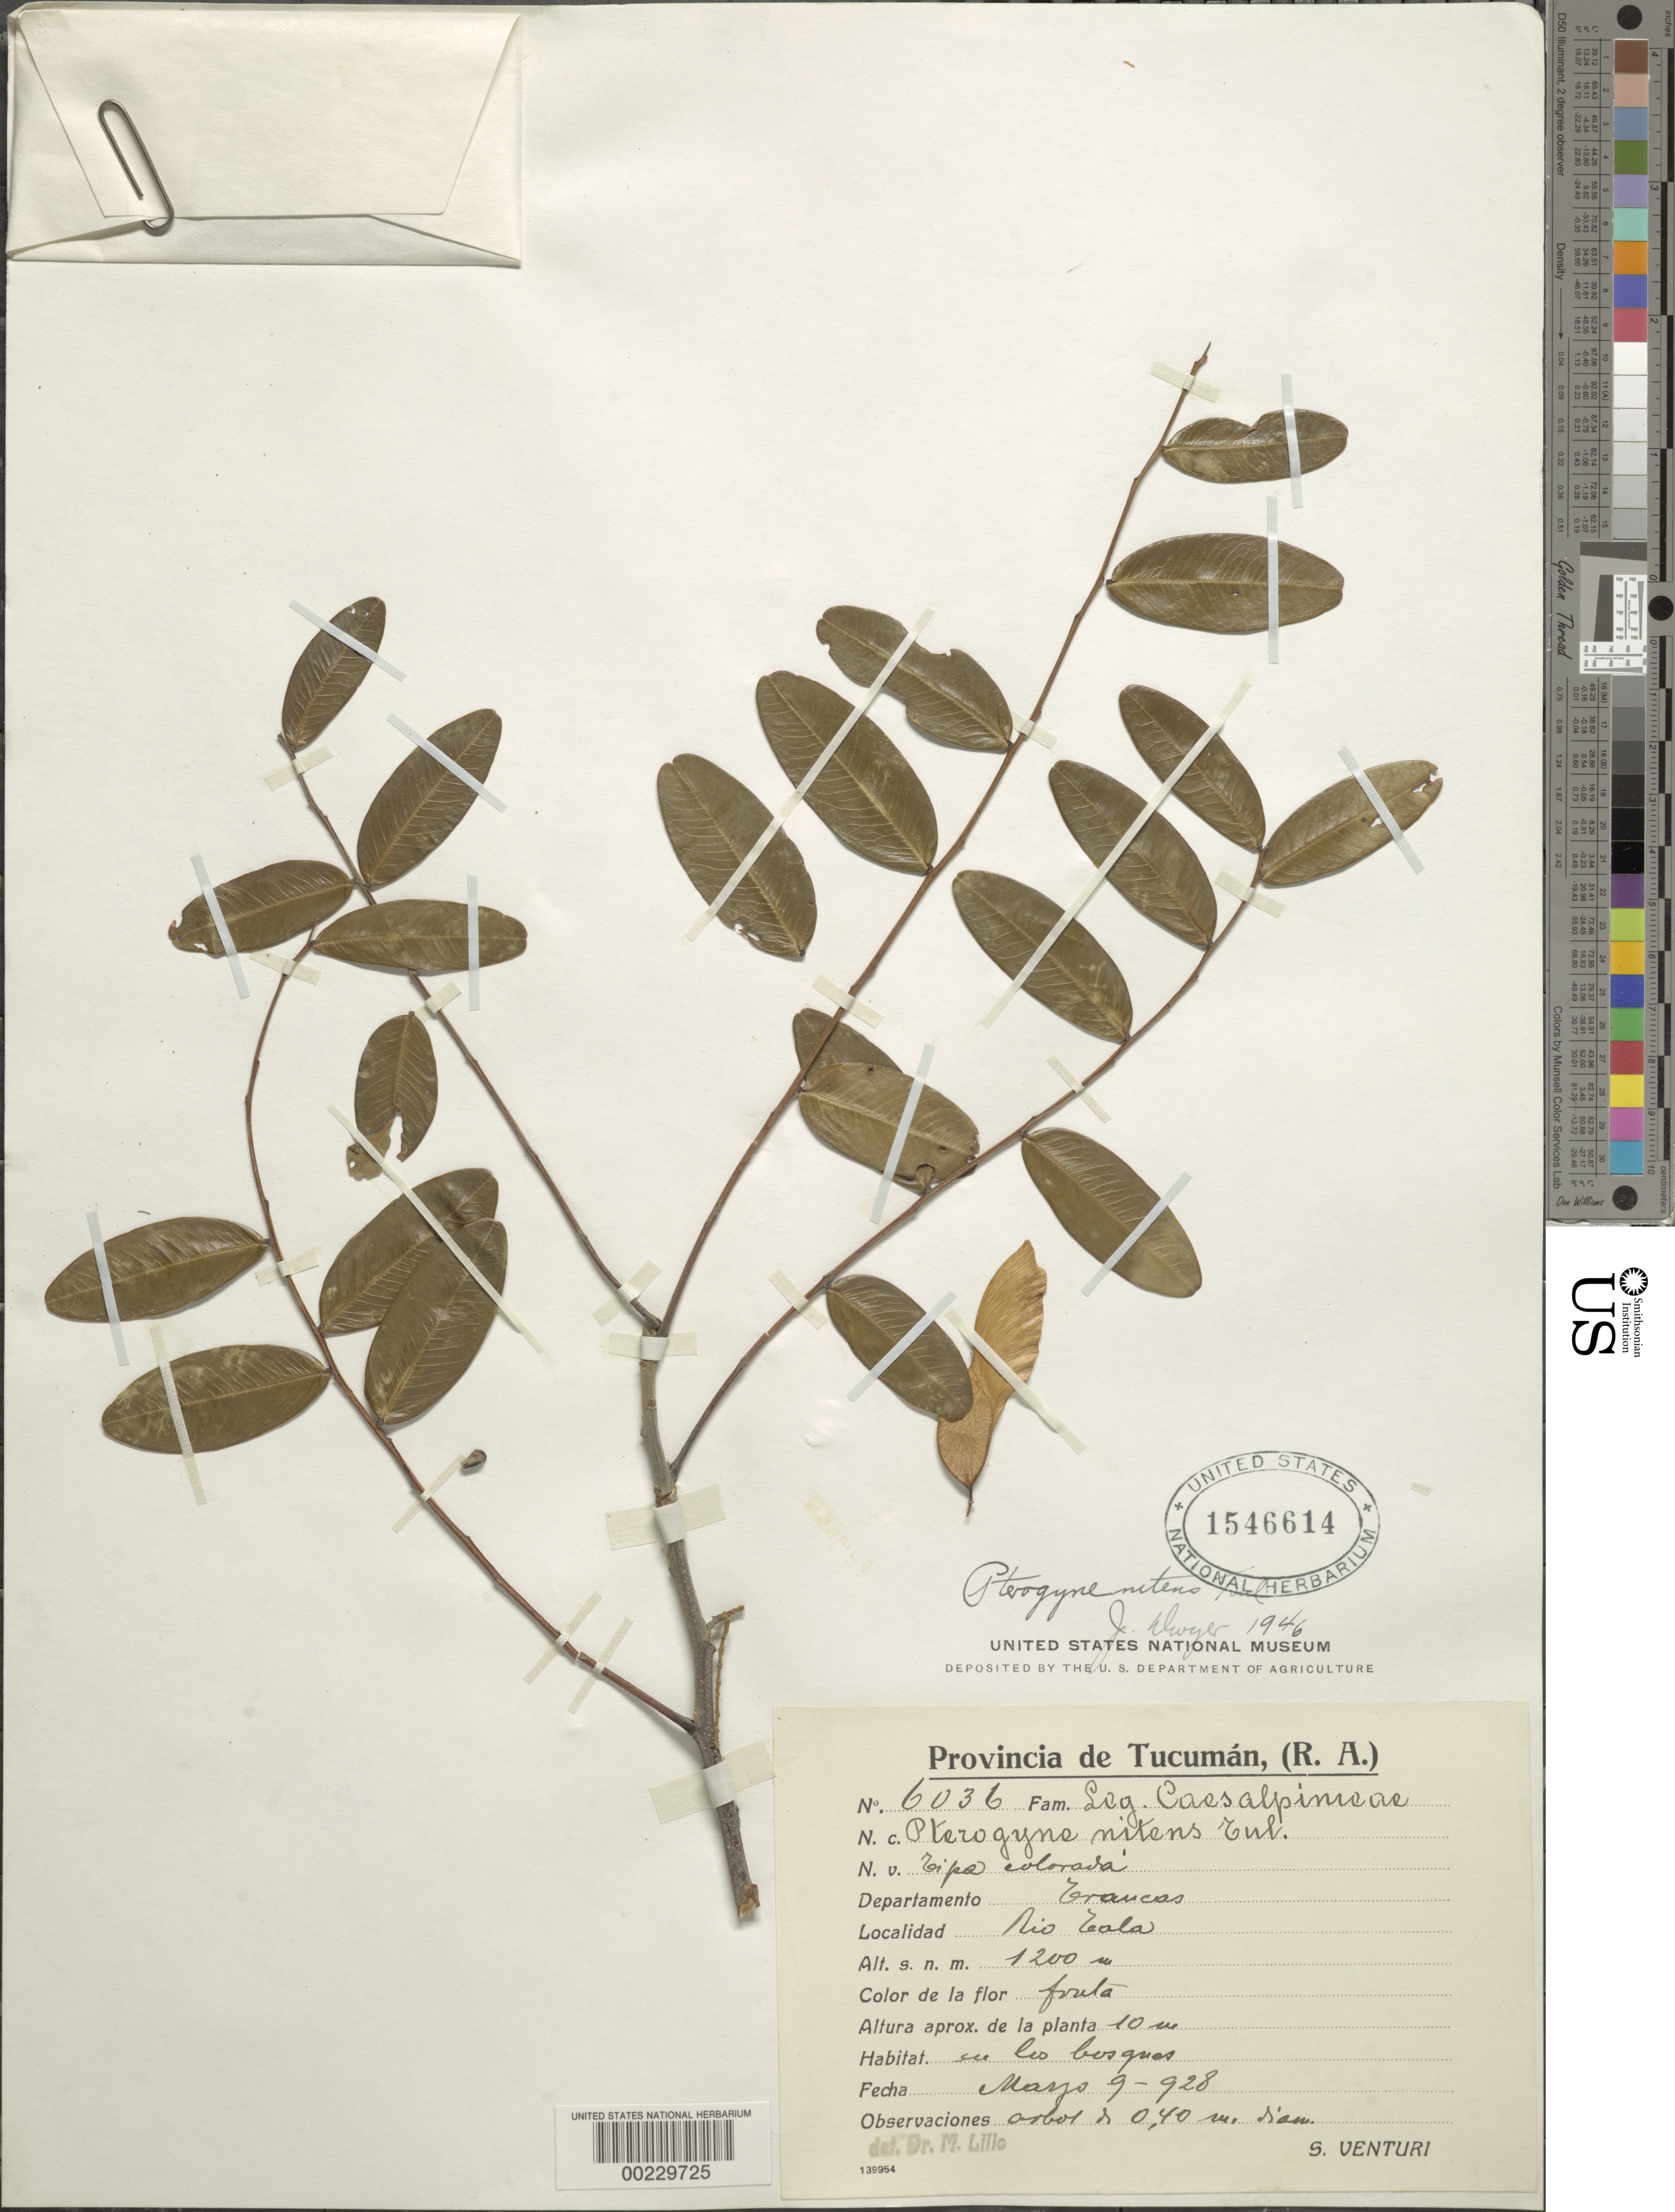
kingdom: Plantae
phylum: Tracheophyta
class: Magnoliopsida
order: Fabales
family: Fabaceae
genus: Pterogyne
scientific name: Pterogyne nitens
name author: Tul.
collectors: S. Venturi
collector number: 6036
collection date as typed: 09 May 1928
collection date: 1928-05-09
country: Argentina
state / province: Tucumán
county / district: Trancas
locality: Rio Zala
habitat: Woods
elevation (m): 1200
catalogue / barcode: US 1546614